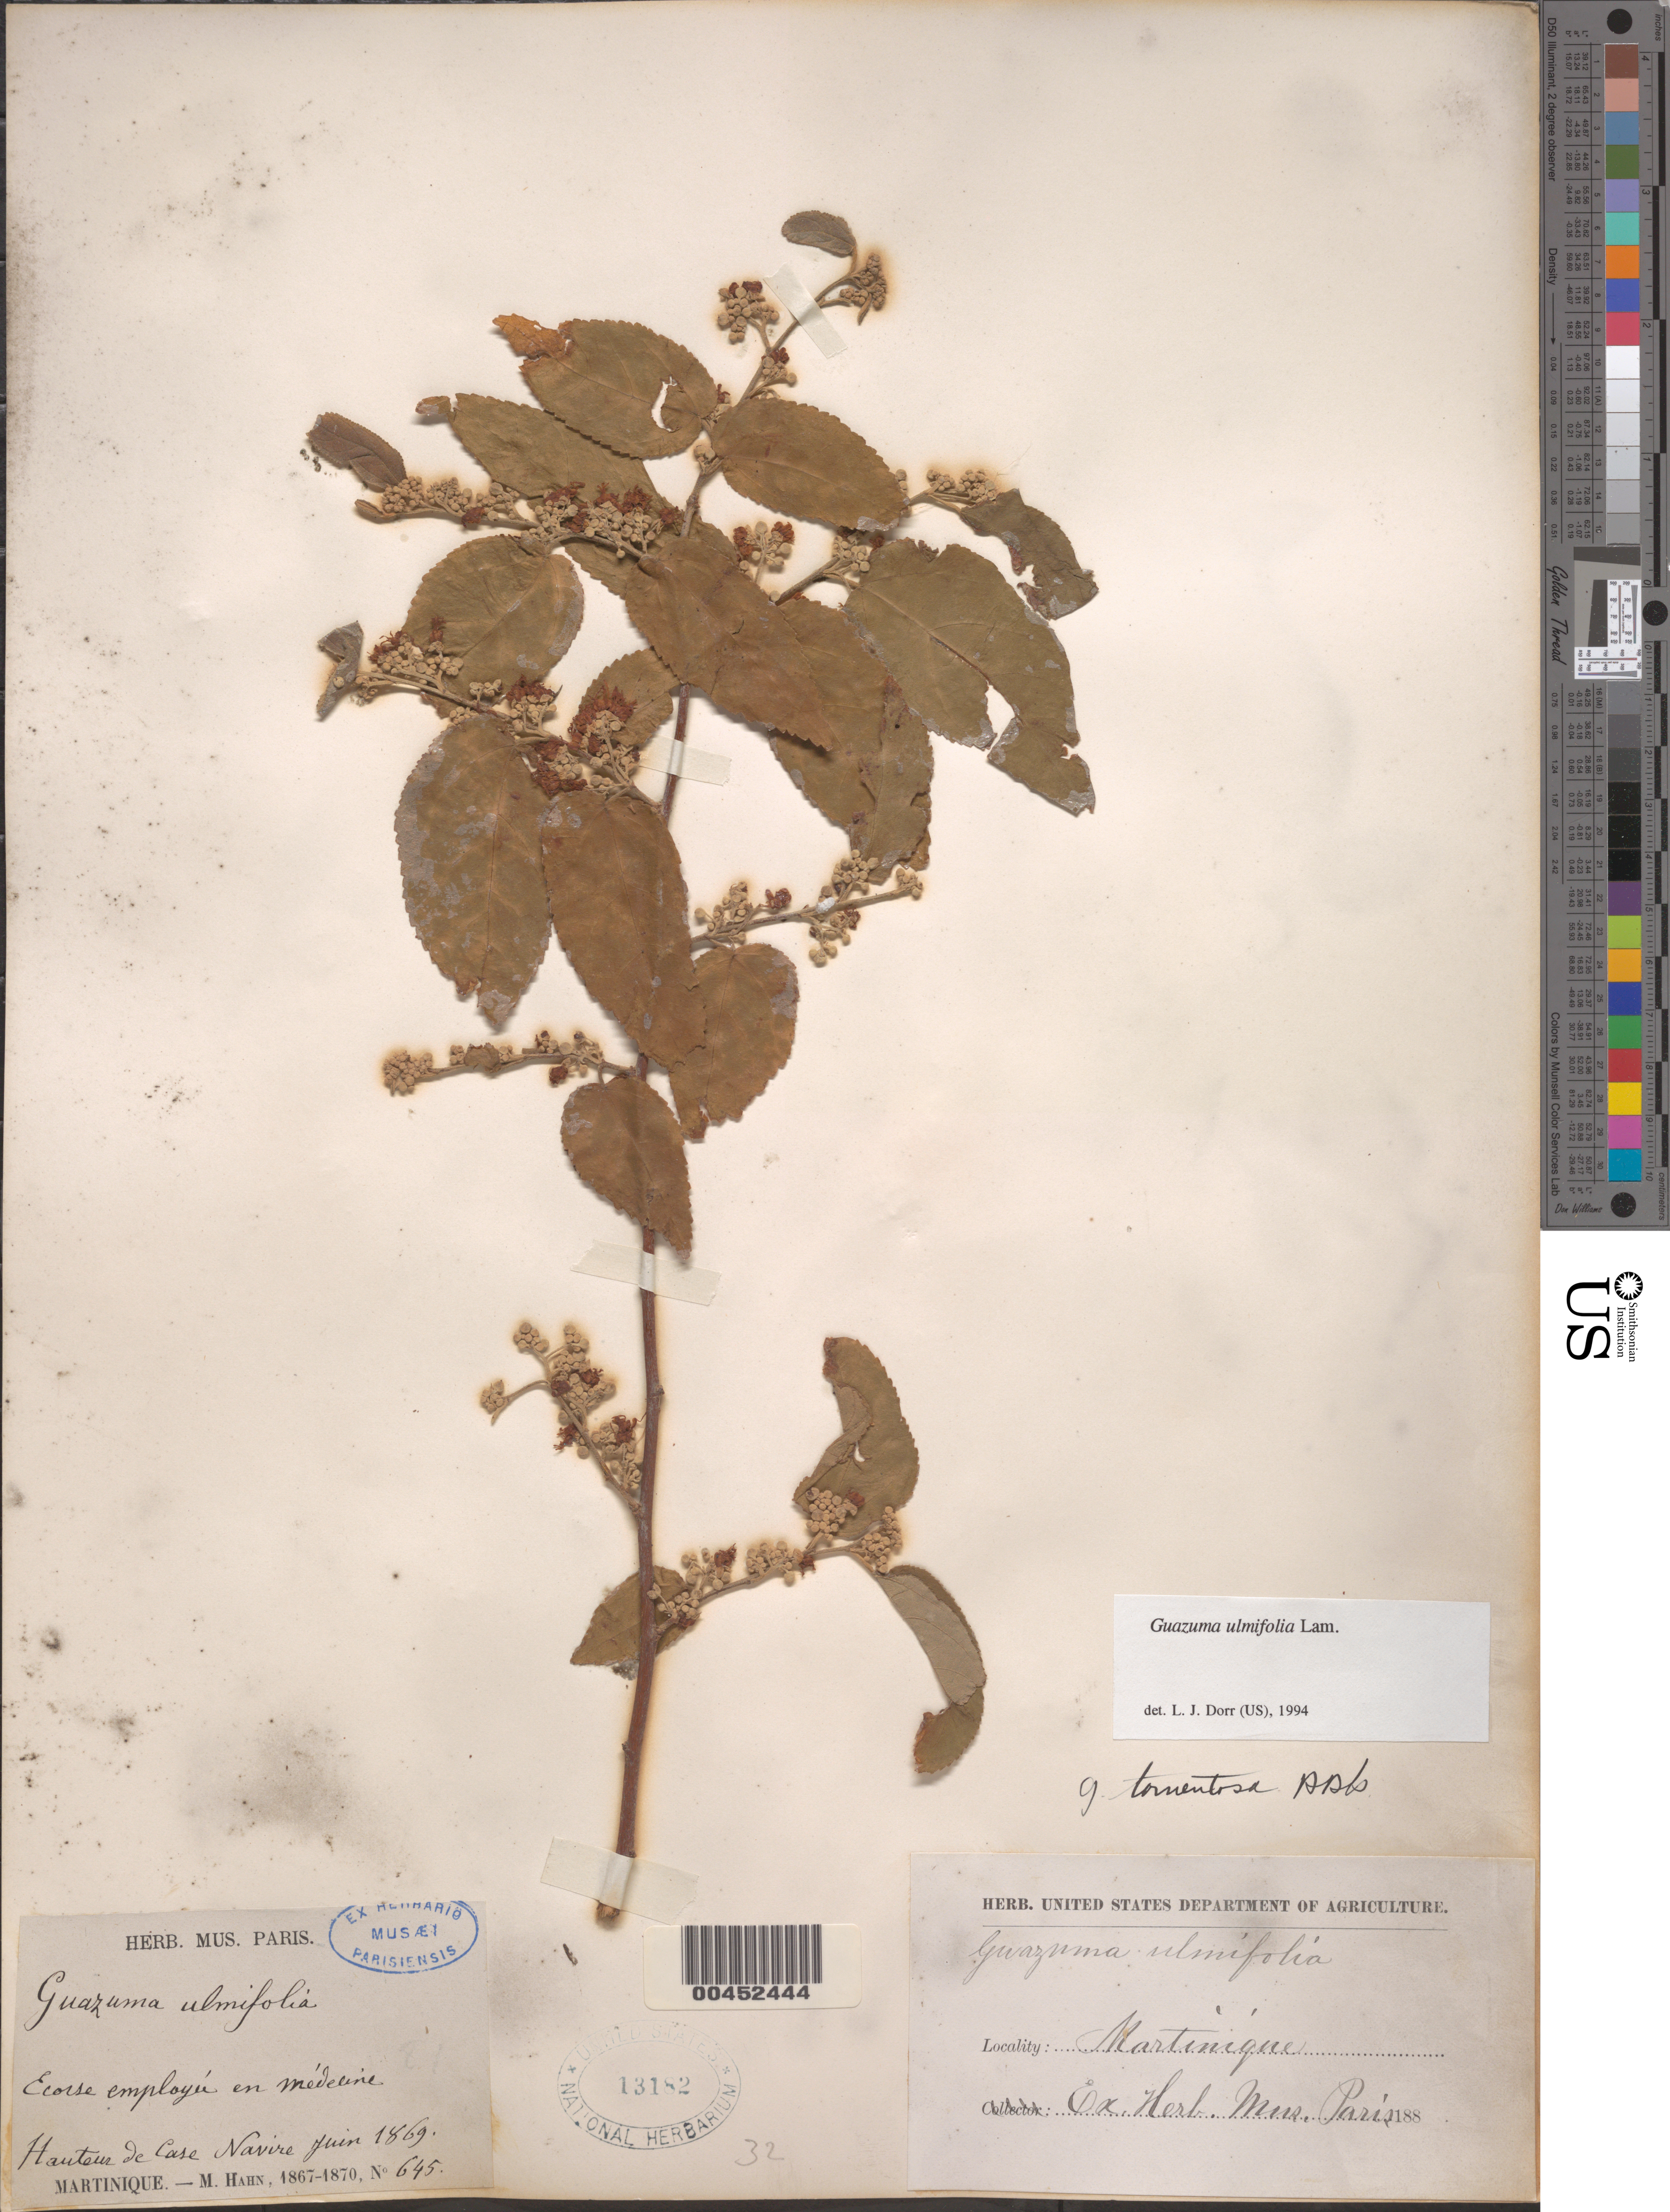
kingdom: Plantae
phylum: Tracheophyta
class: Magnoliopsida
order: Malvales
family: Malvaceae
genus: Guazuma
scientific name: Guazuma ulmifolia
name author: Lam.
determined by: Dorr, L. J., (BOT), Smithsonian Institution - National Museum of Natural History (UNITED STATES)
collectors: M. Hahn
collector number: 645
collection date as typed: Jun 1869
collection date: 1869-06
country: Martinique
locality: Hauteur de Case Navire, Ecorse employeé en médeline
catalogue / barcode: US 13182